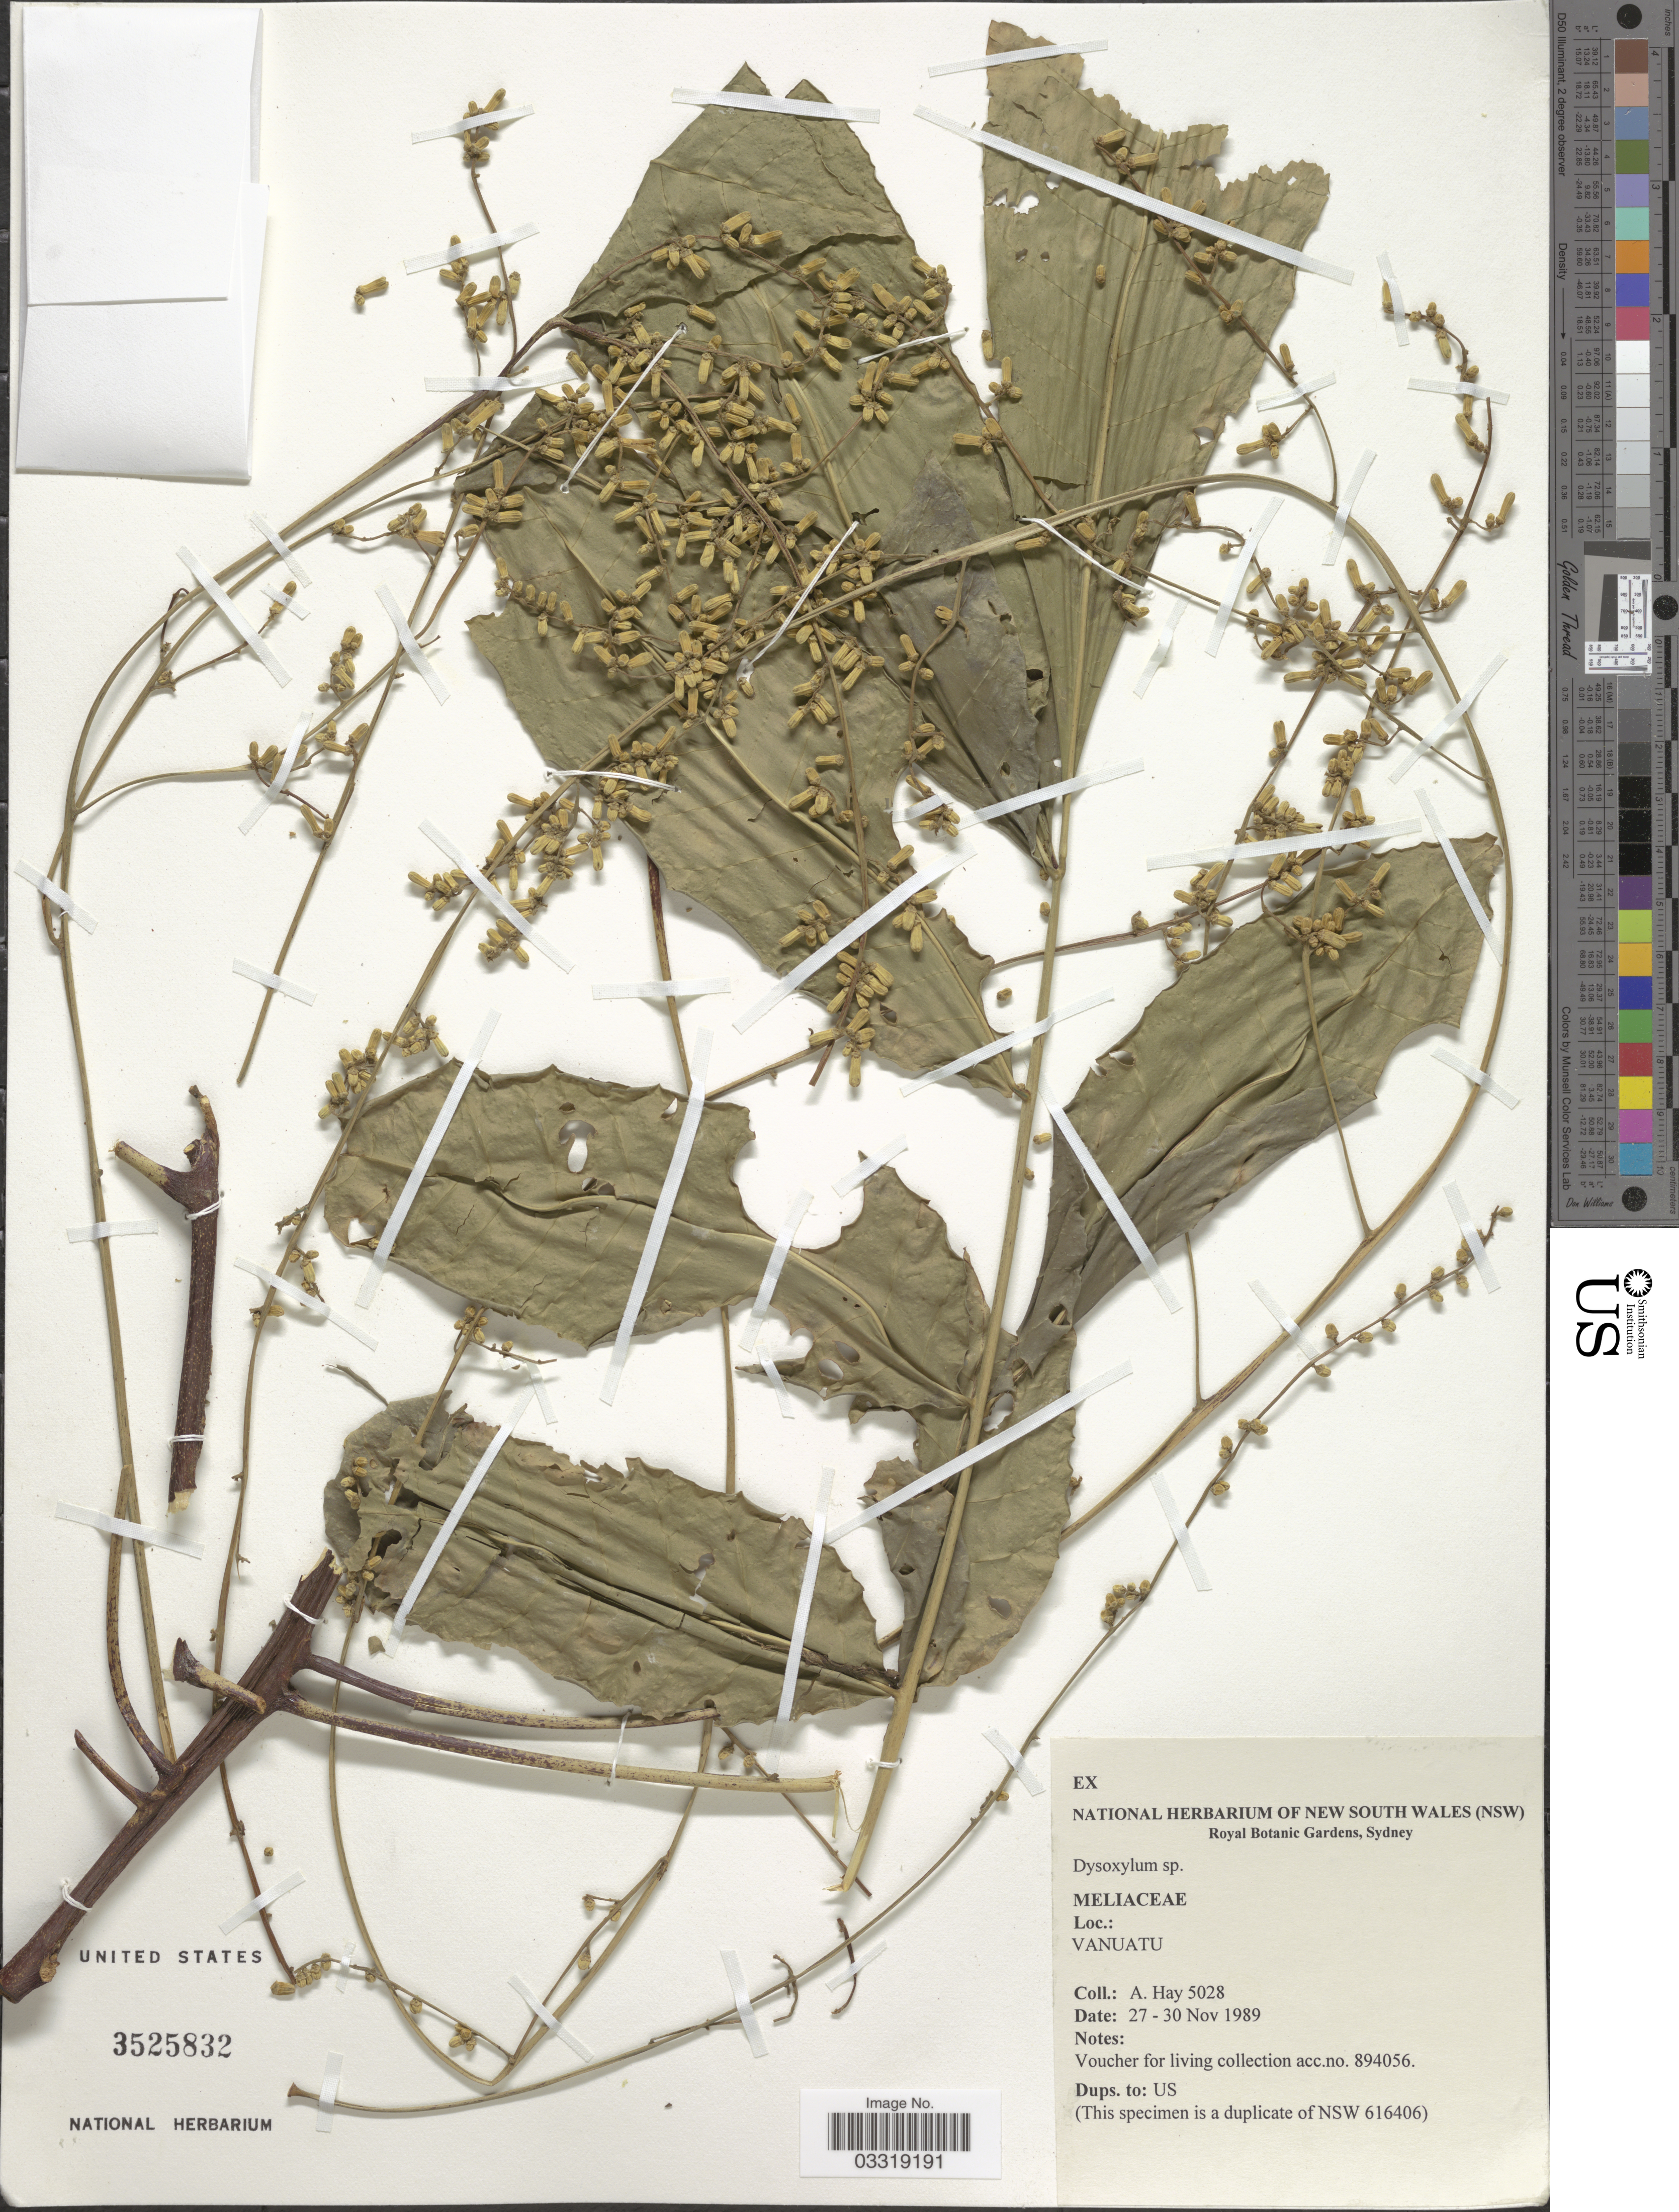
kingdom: Plantae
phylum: Tracheophyta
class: Magnoliopsida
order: Sapindales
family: Meliaceae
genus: Dysoxylum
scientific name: Dysoxylum sp.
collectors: A. Hay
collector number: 5028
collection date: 1989-11-27/1989-11-30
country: Vanuatu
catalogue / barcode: US 3525832